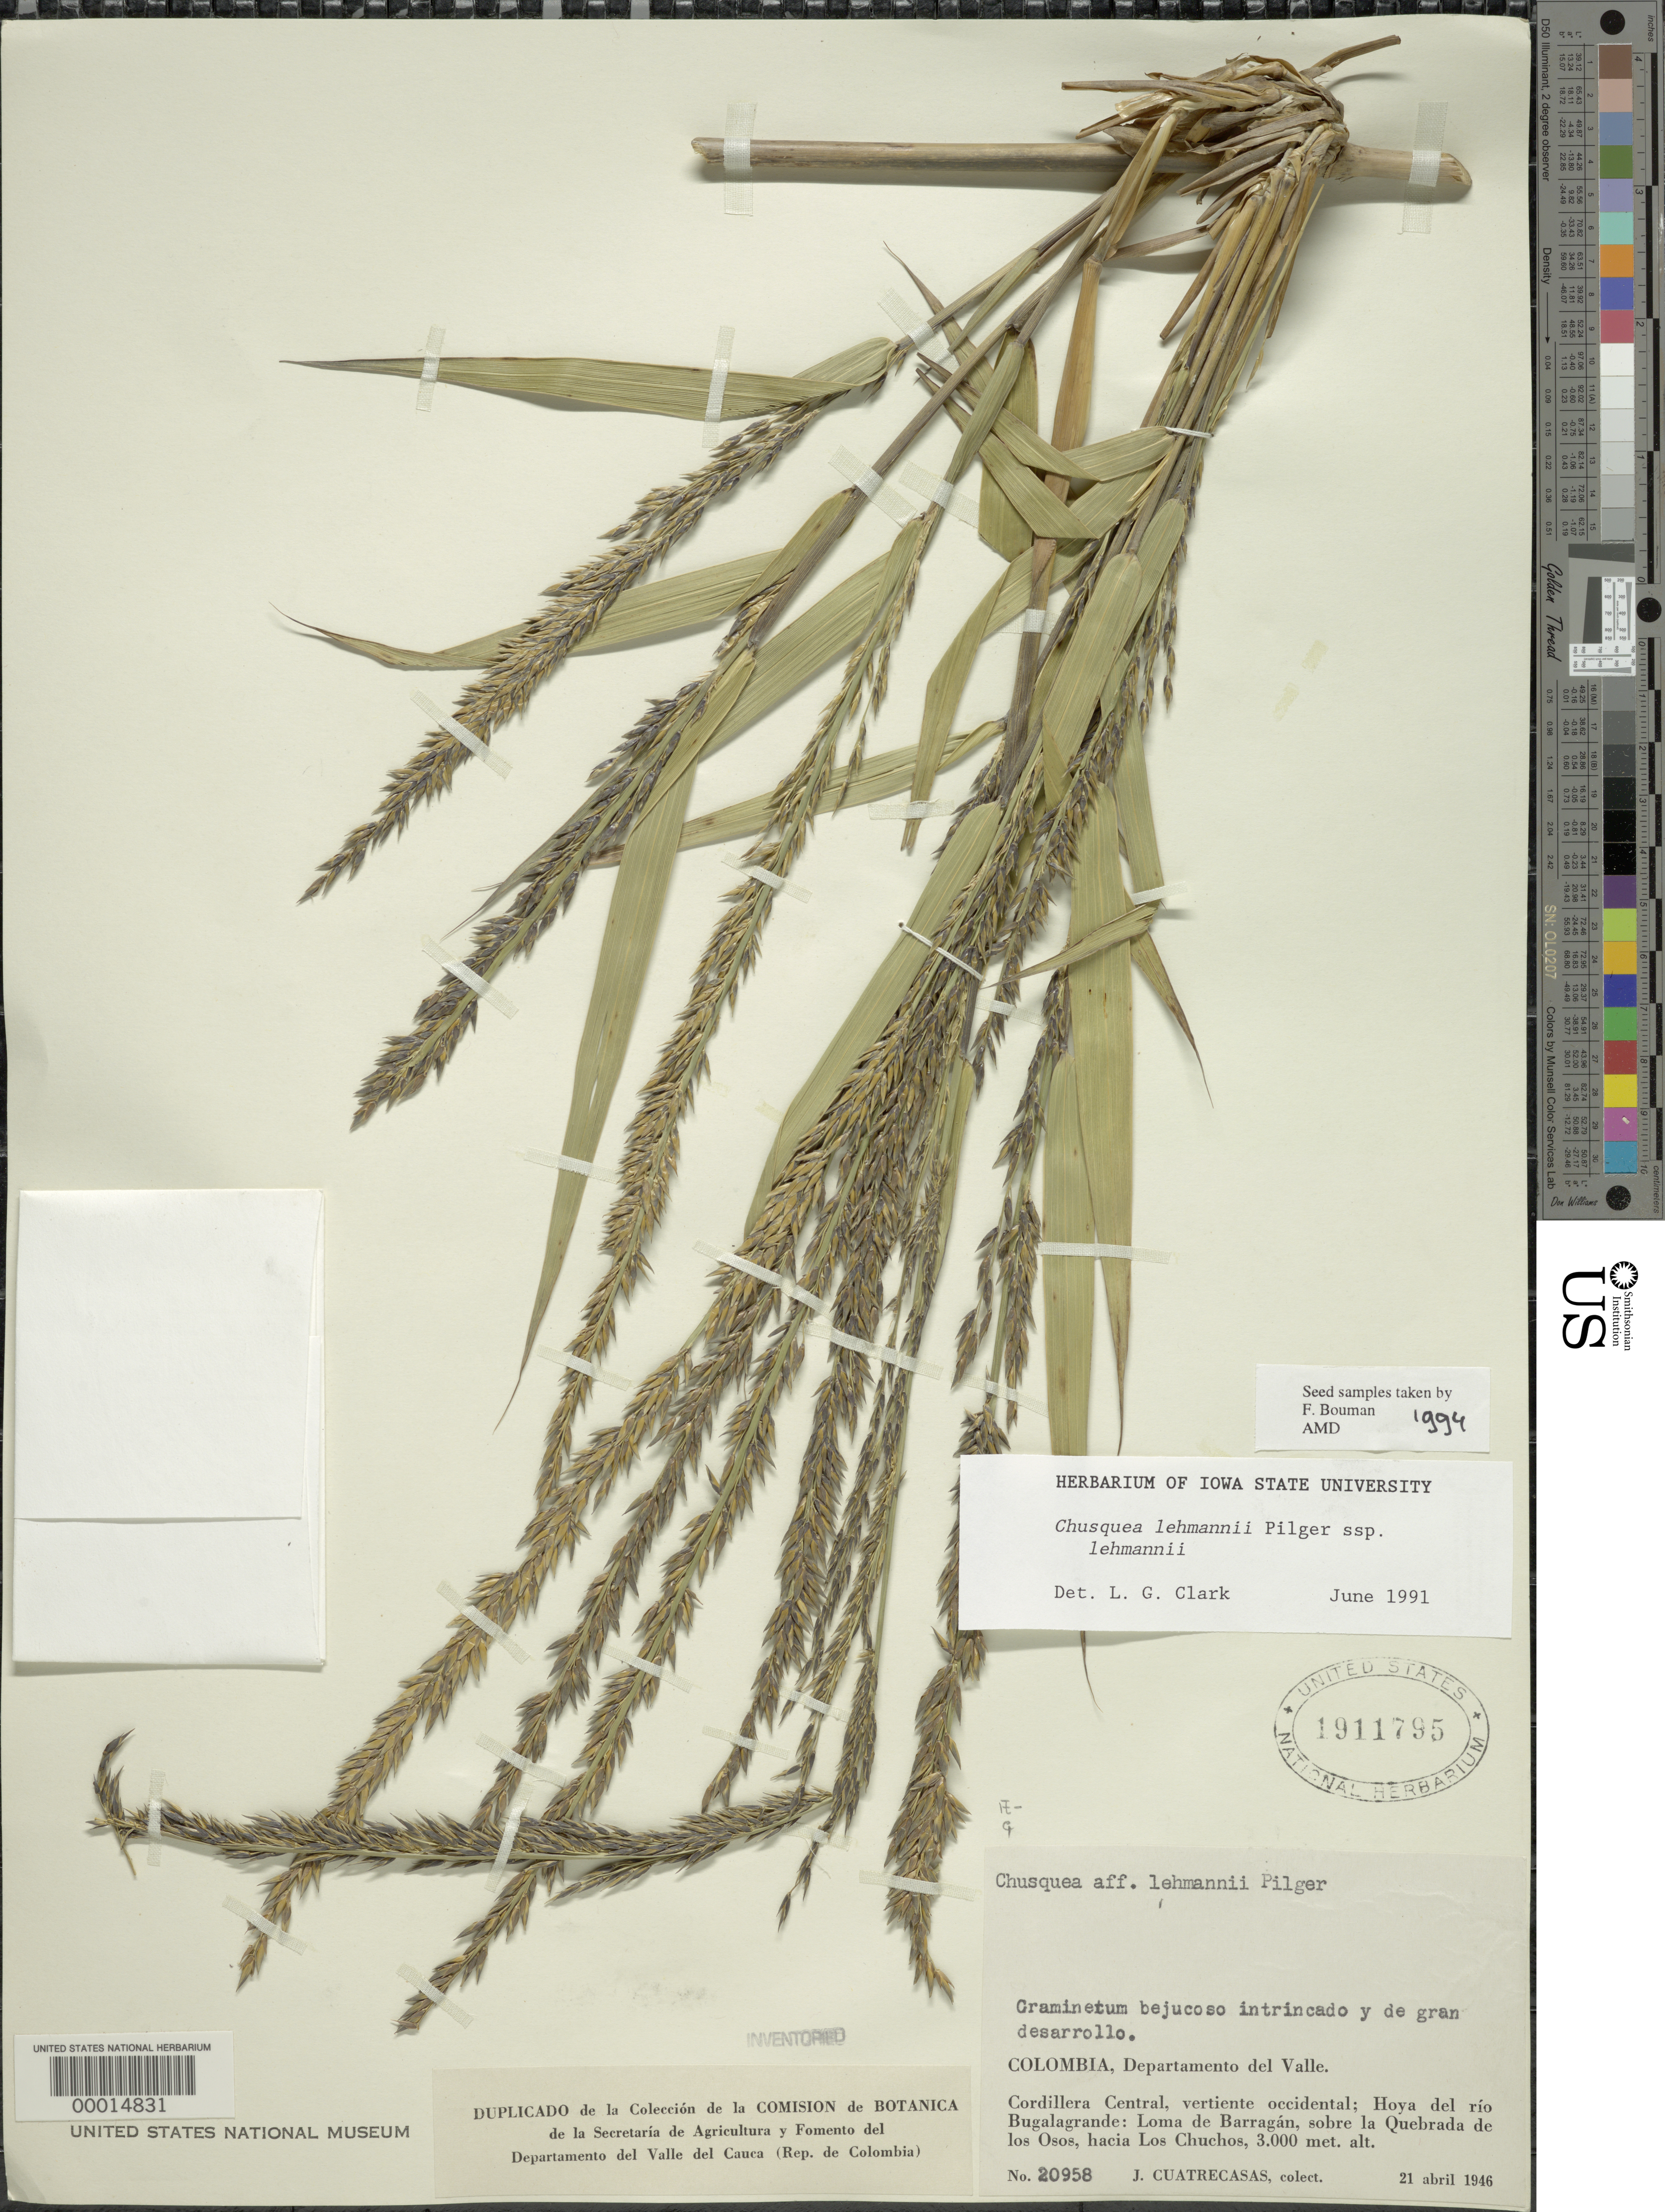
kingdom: Plantae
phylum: Tracheophyta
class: Liliopsida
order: Poales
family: Poaceae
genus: Chusquea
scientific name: Chusquea lehmannii subsp. lehmannii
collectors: J. Cuatrecasas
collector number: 20958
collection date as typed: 21 Apr 1946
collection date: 1946-04-21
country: Colombia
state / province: Valle del Cauca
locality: Loma de Barragan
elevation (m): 3000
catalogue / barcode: US 1911795